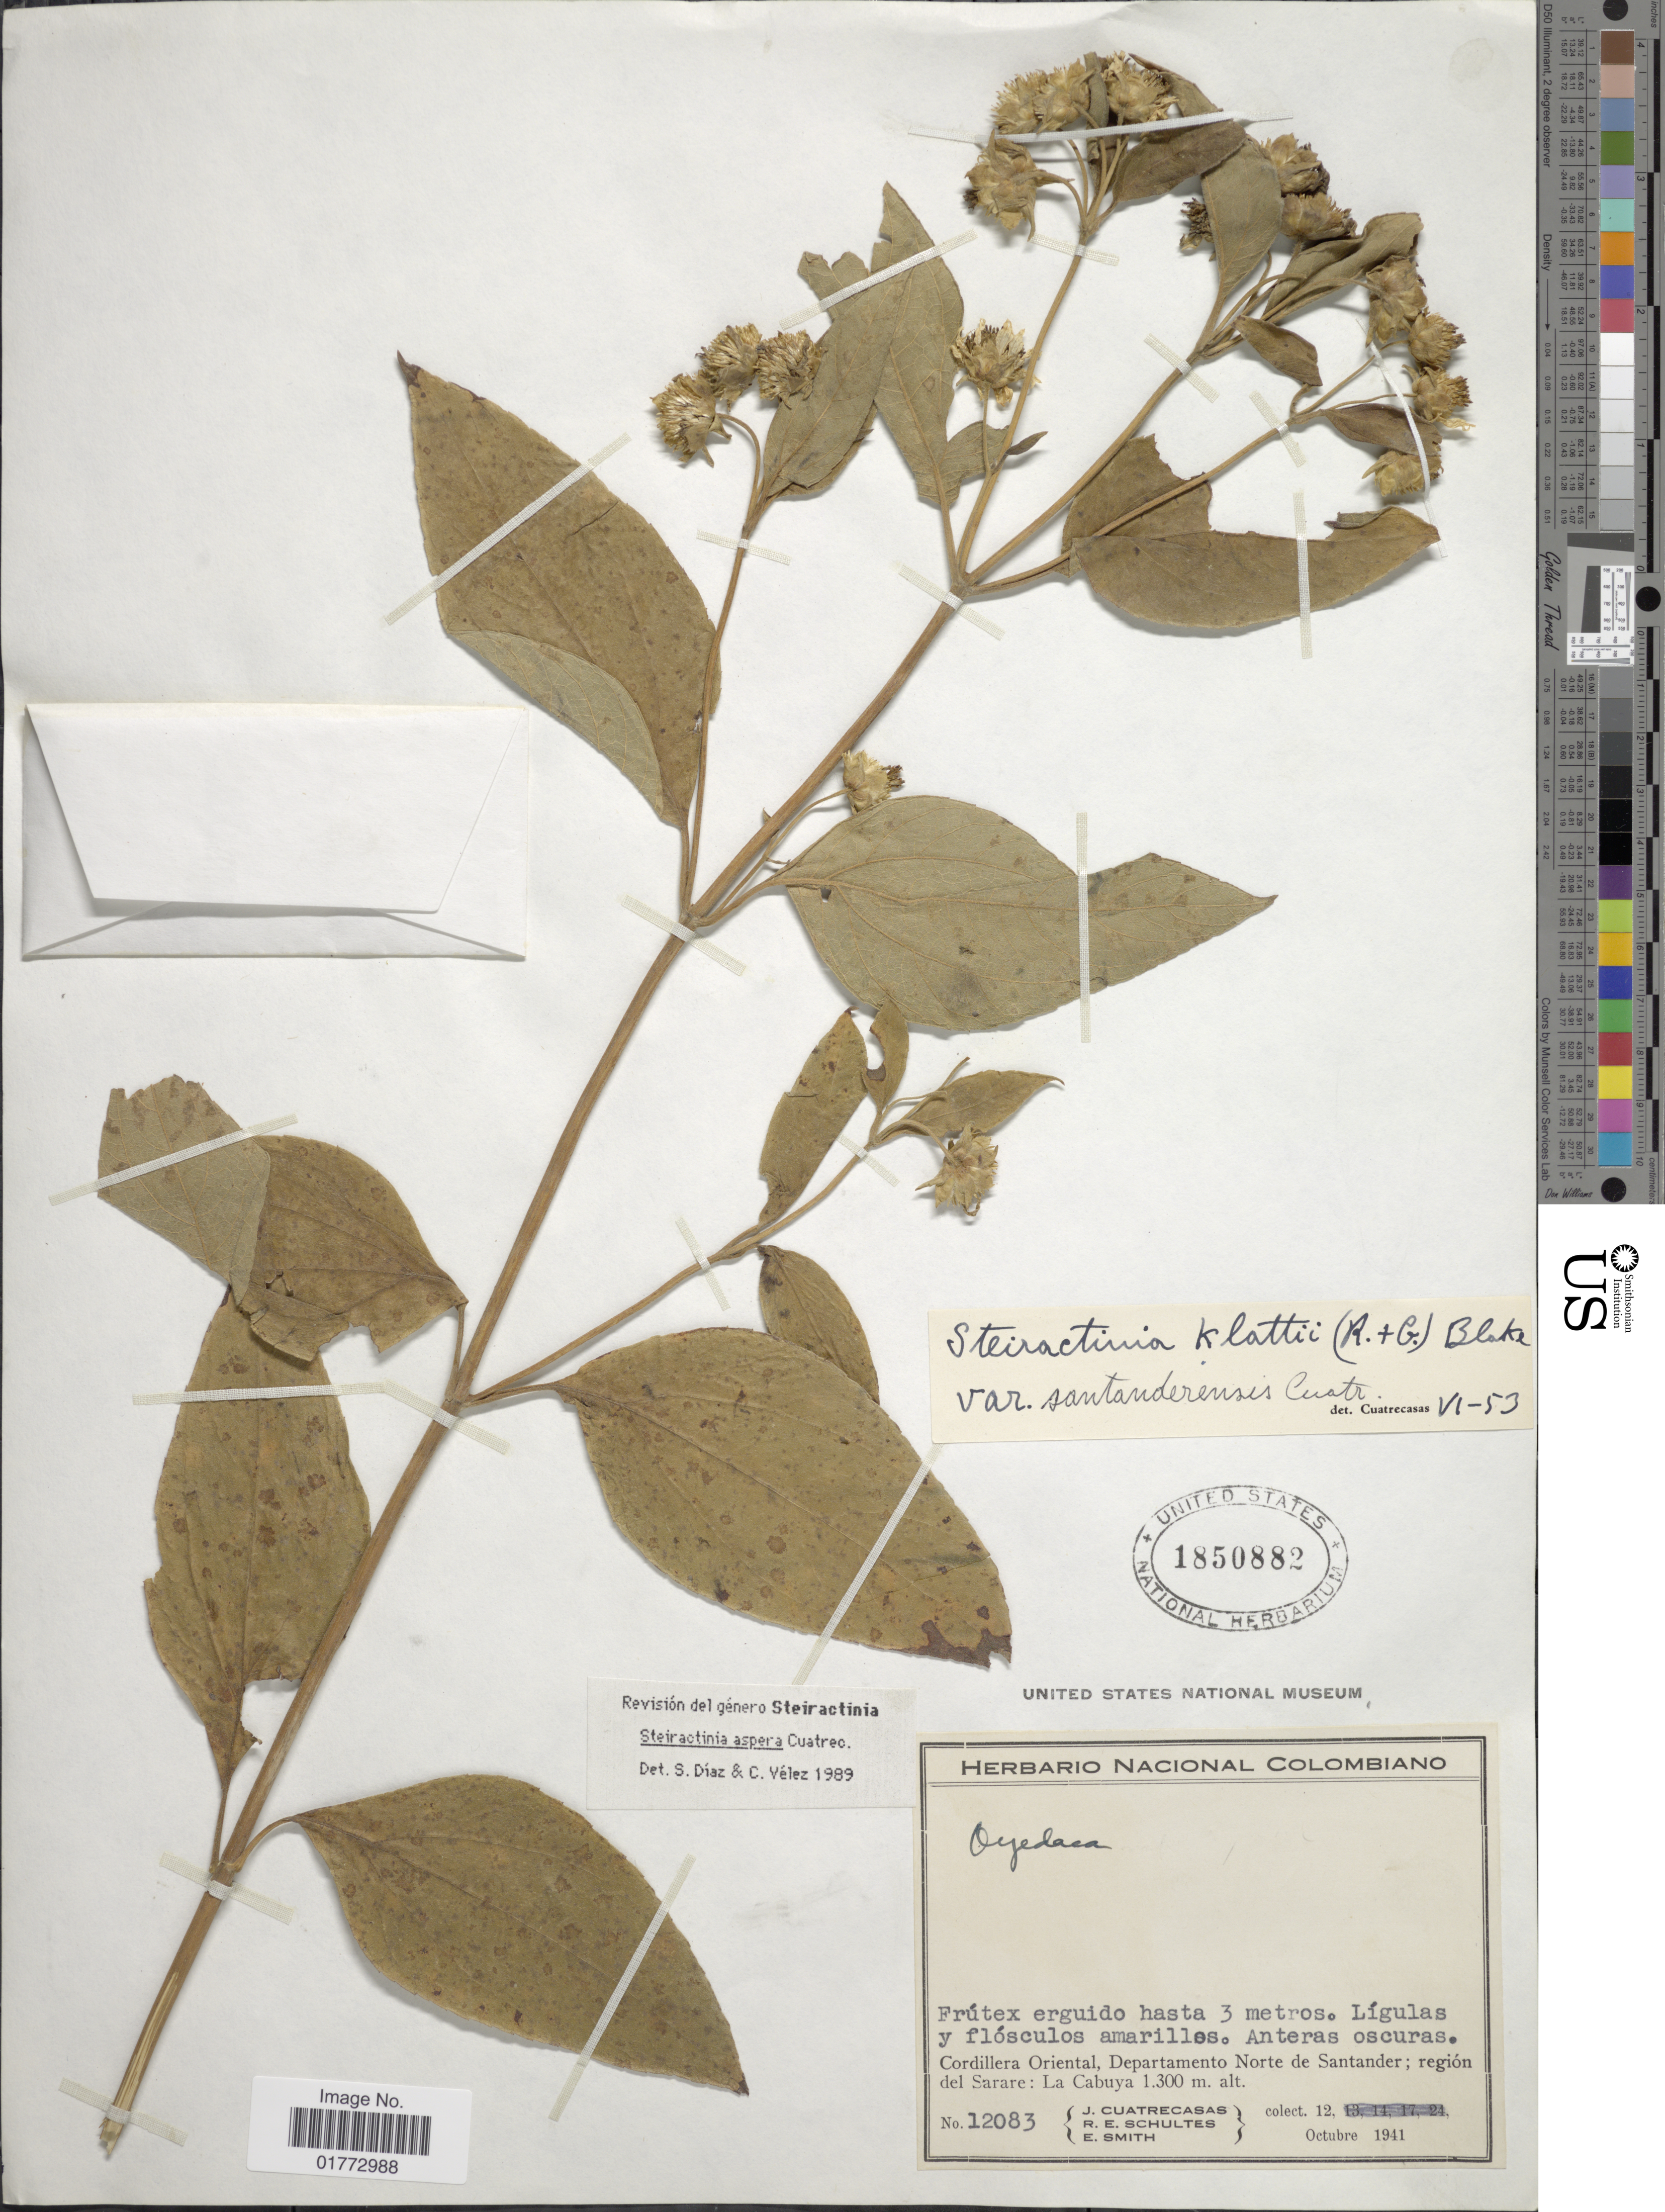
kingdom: Plantae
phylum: Tracheophyta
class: Magnoliopsida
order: Asterales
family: Asteraceae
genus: Steiractinia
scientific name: Steiractinia aspera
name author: Cuatrec.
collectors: J. Cuatrecasas, R. E. Schultes & C. E. Smith Jr.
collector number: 12083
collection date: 1941-10-12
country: Colombia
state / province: Norte de Santander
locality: Cordillera Oriental; region del Sarare: La Cabuya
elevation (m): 1300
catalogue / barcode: US 1850882